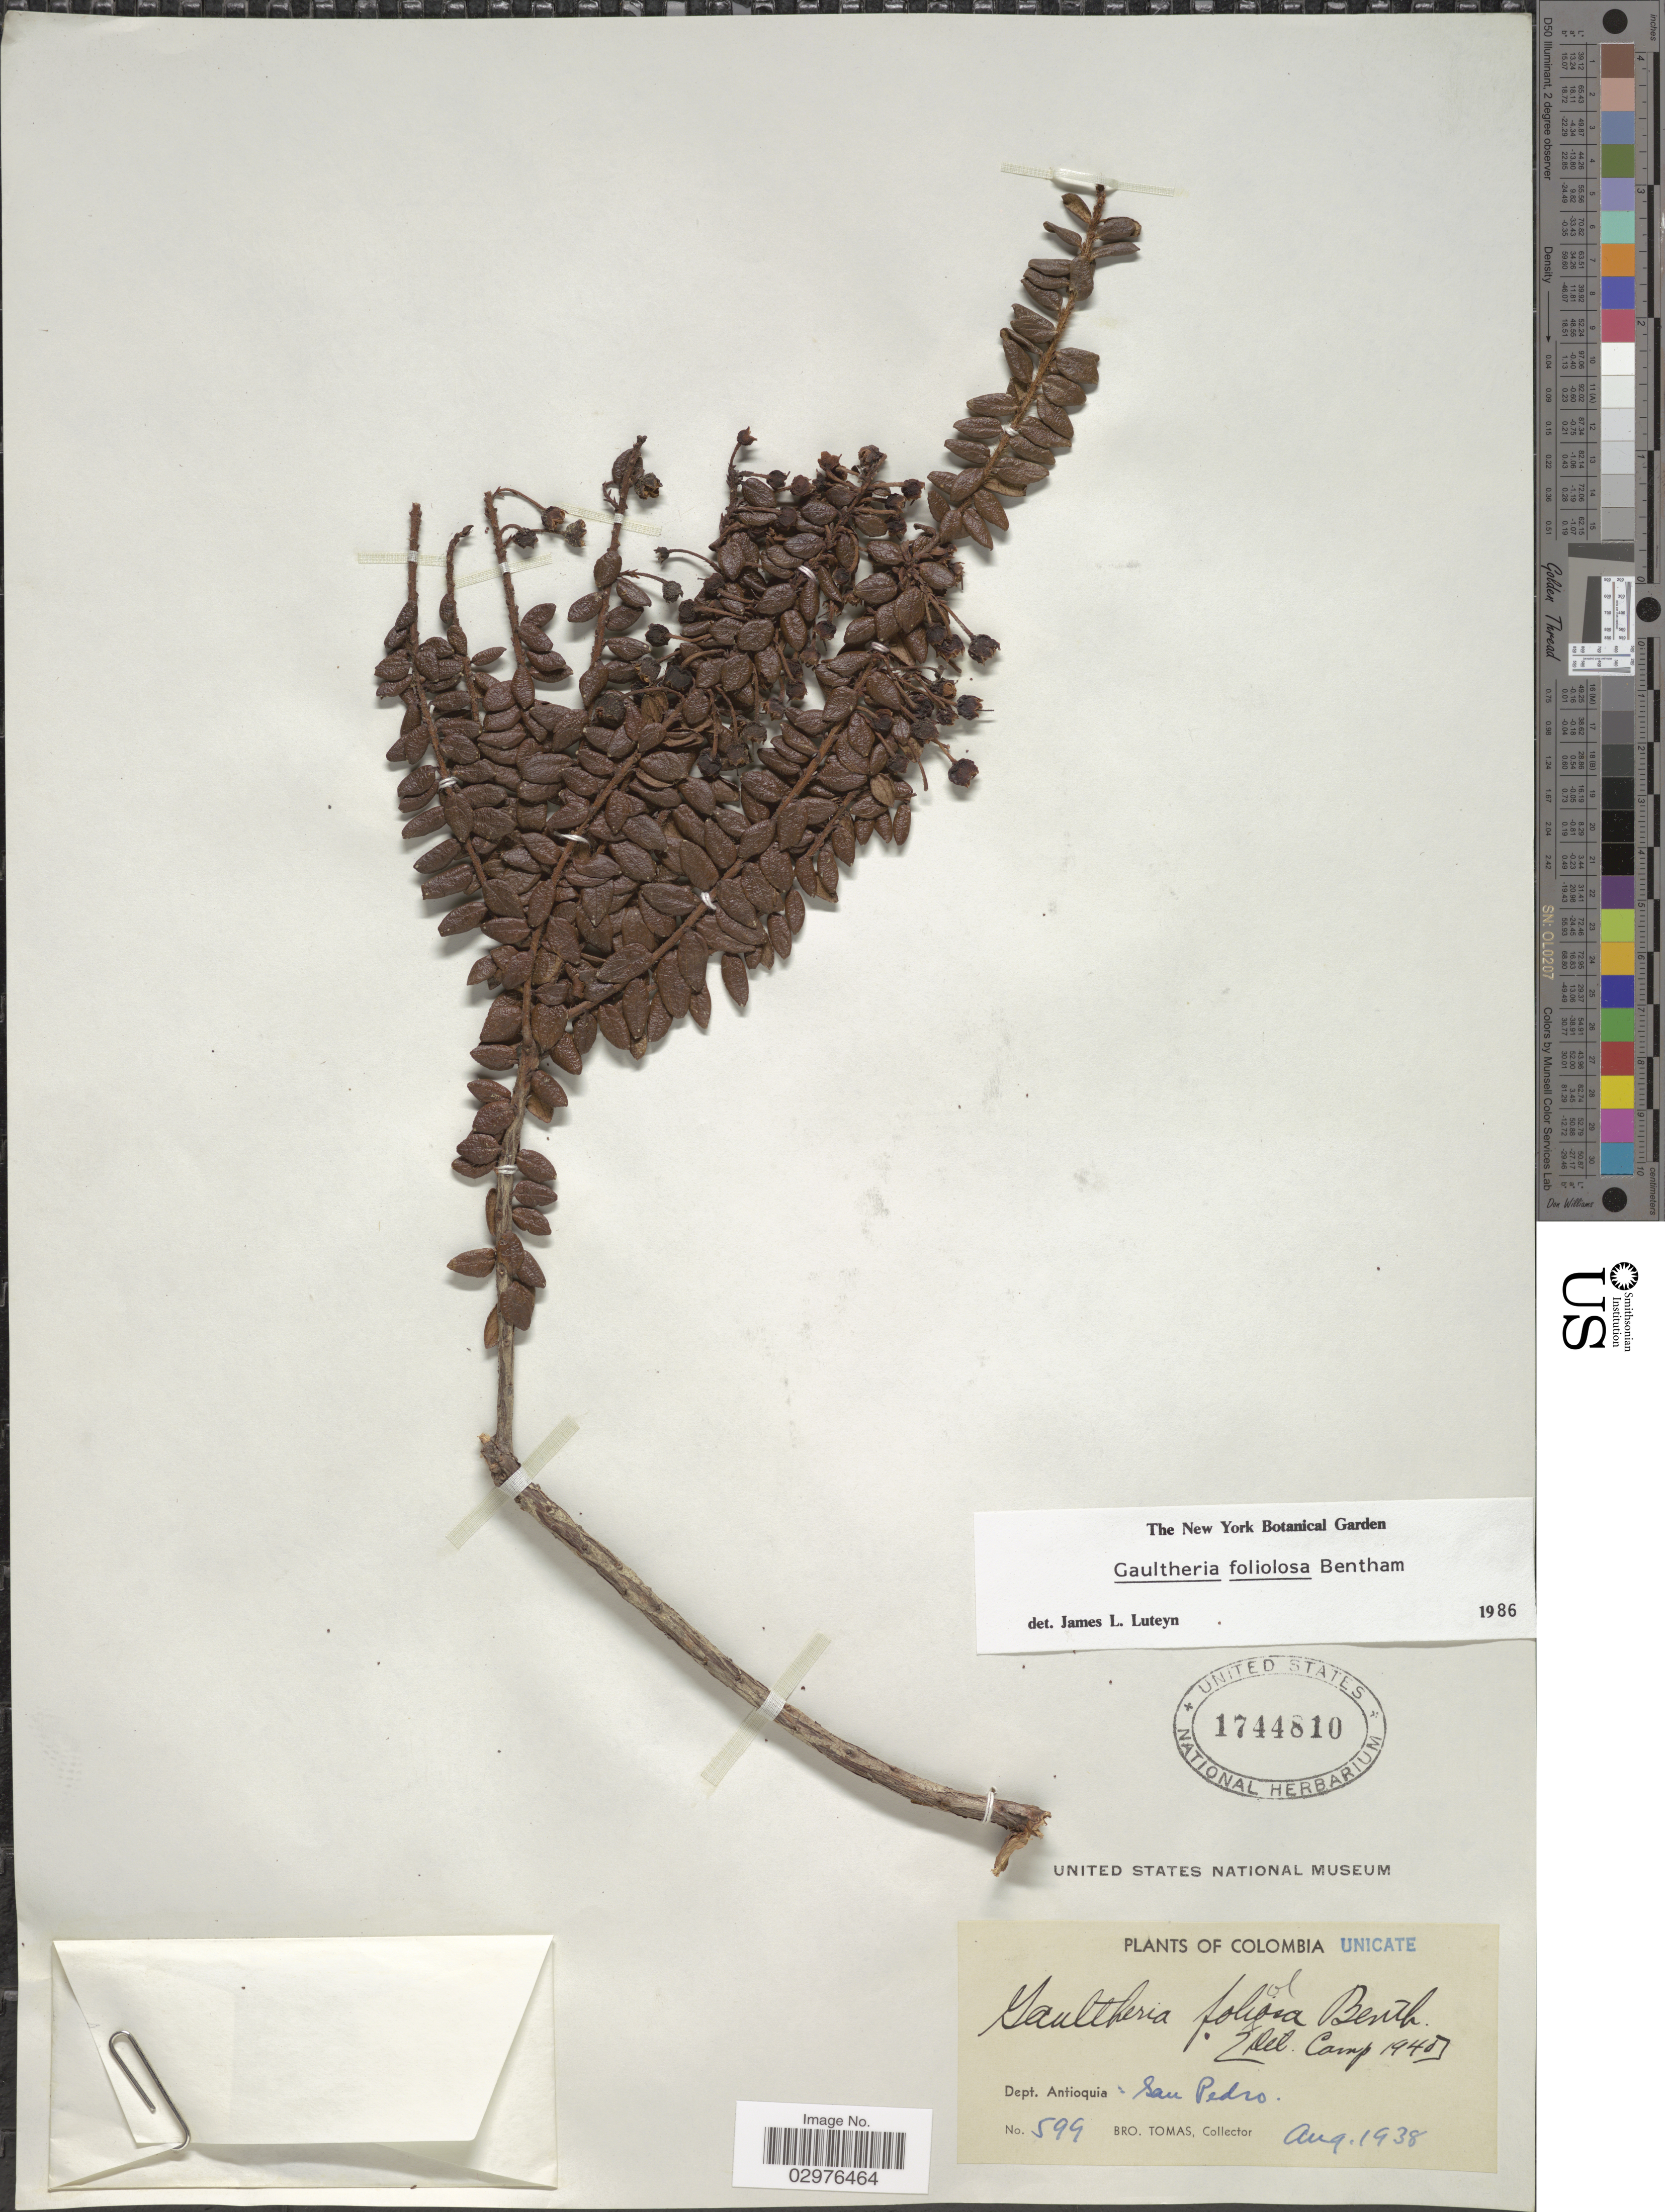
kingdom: Plantae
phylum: Tracheophyta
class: Magnoliopsida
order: Ericales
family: Ericaceae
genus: Gaultheria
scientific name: Gaultheria foliolosa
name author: Benth.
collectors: B. Tomas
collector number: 599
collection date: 1938-08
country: Colombia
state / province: Antioquia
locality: Dept. Antioquia: San Pedro.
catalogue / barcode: US 1744810